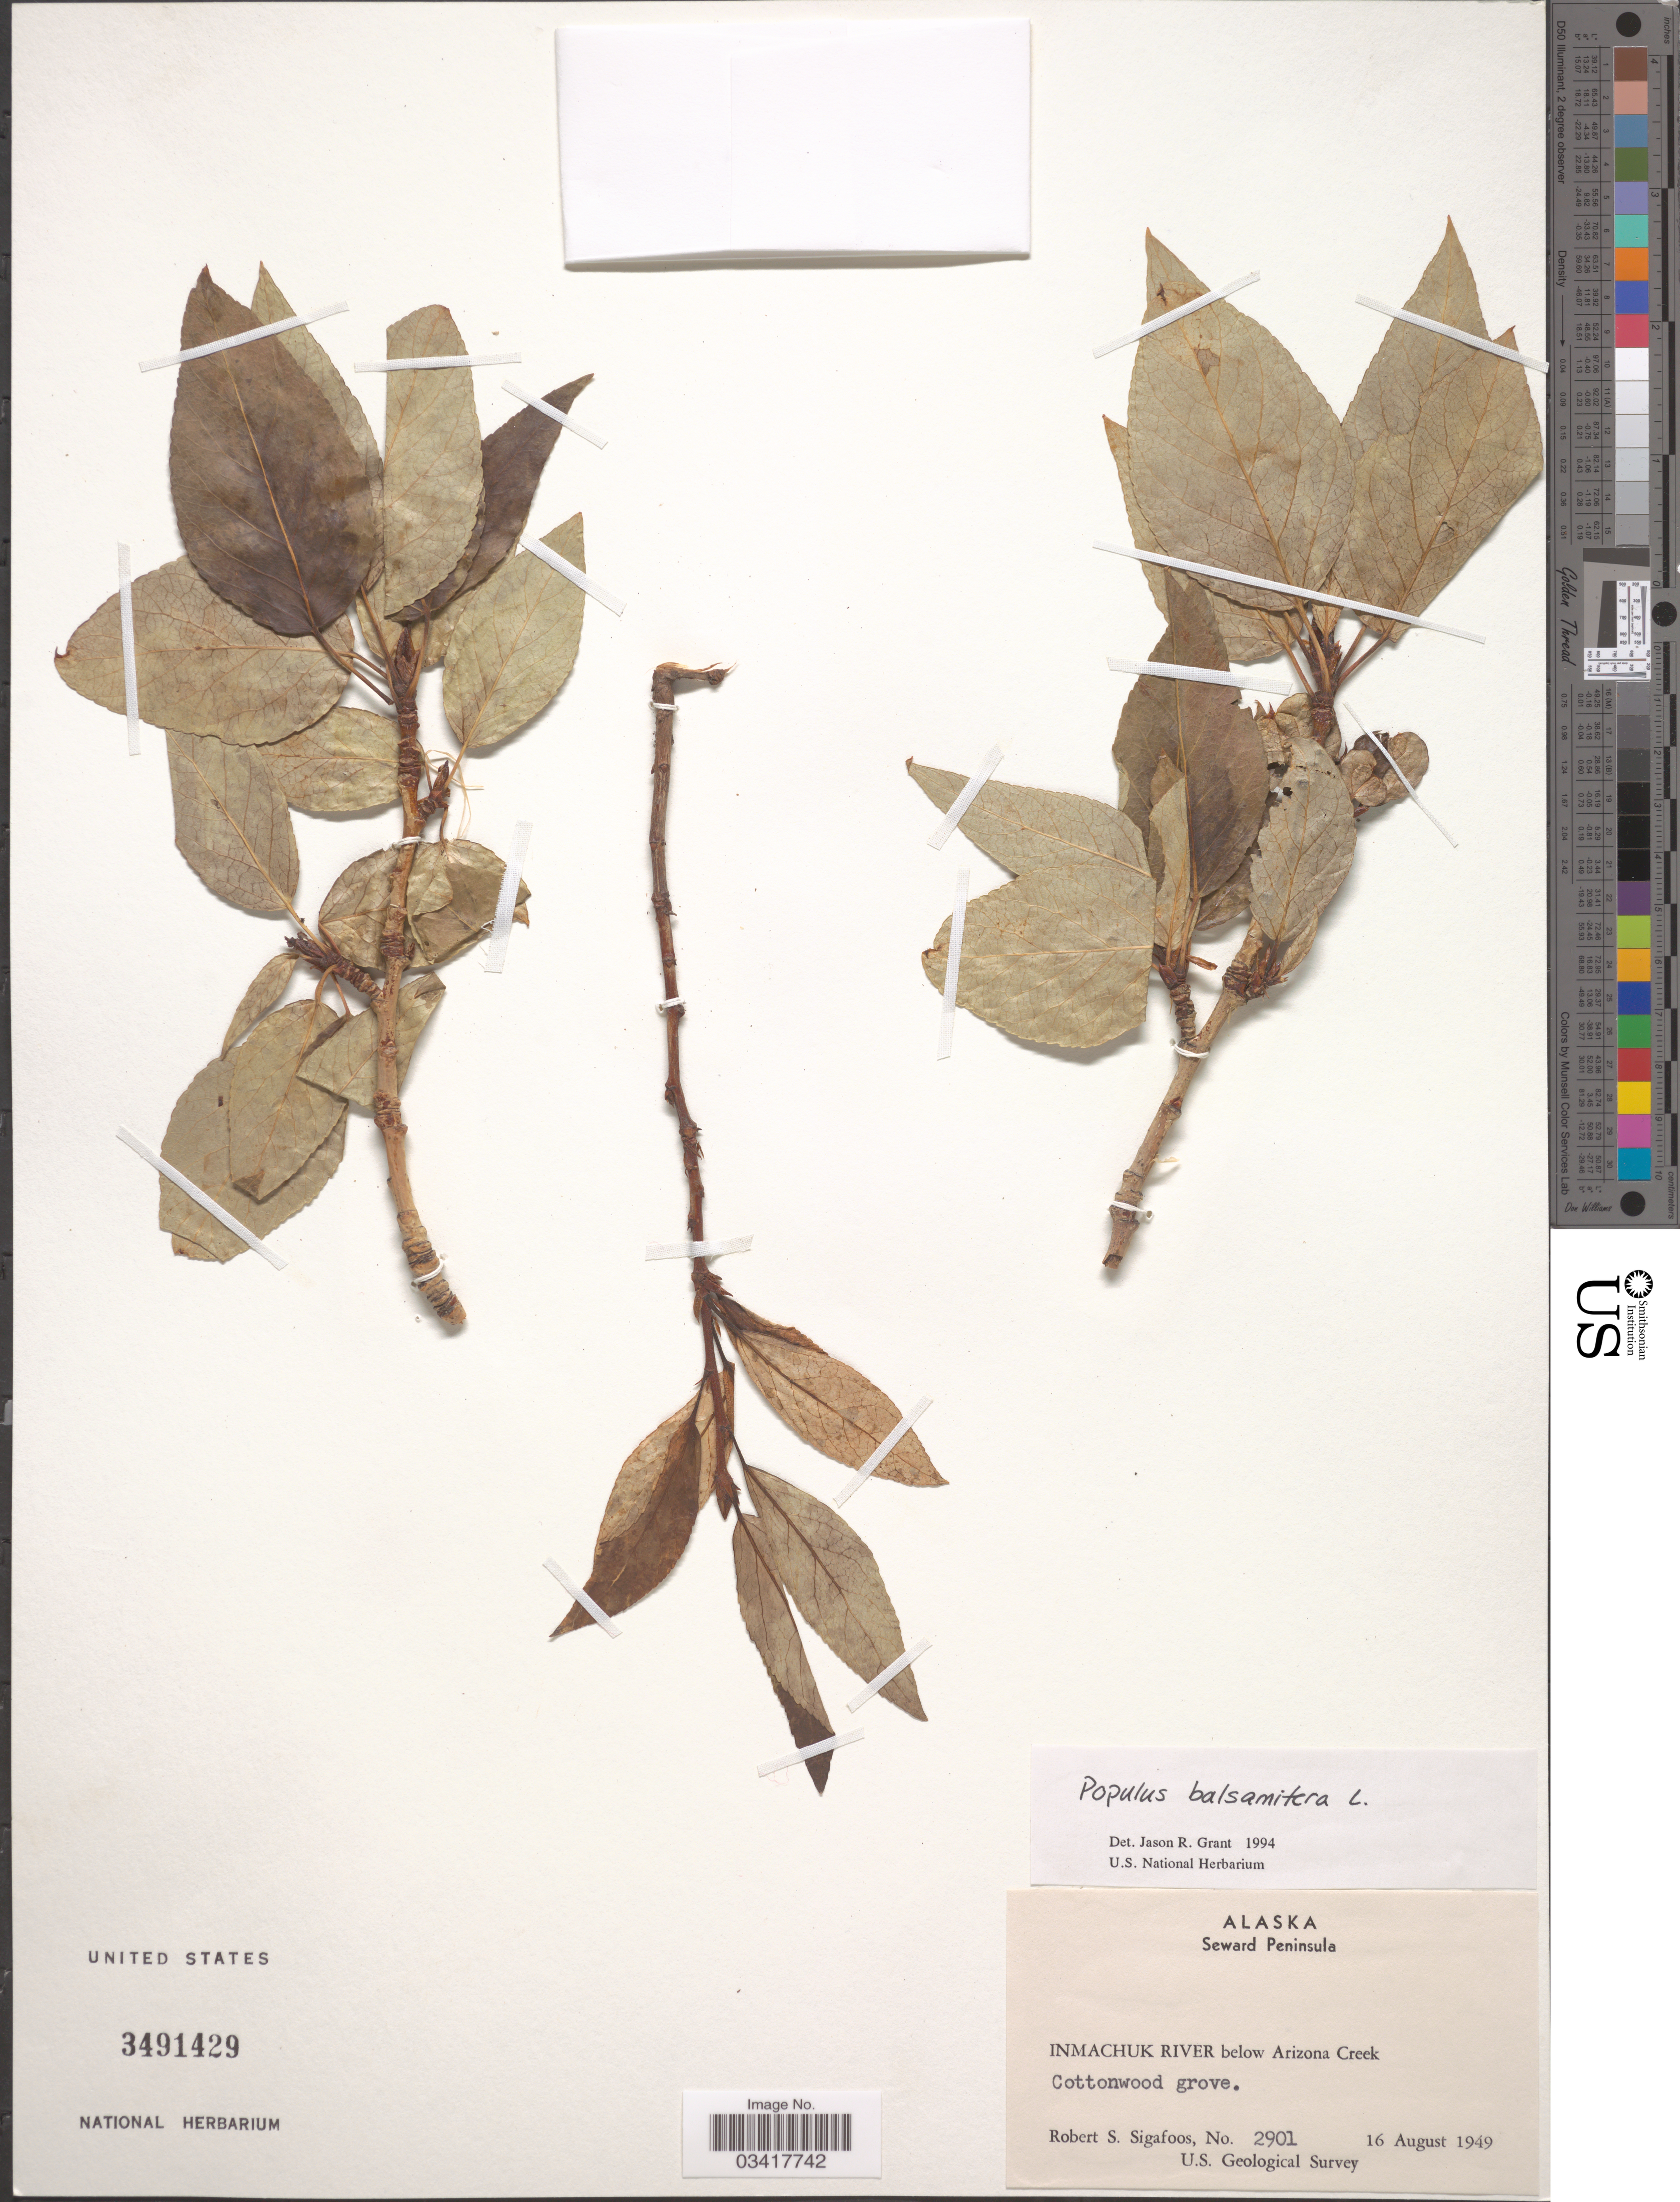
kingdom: Plantae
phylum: Tracheophyta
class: Magnoliopsida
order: Malpighiales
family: Salicaceae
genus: Populus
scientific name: Populus balsamifera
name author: L.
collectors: R. Sigafoos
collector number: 2901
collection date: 1949-08-16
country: United States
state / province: Alaska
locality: Seward Peninsula. Inmachuk River below Arizona Creek. Cottonwood grove.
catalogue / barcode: US 3491429